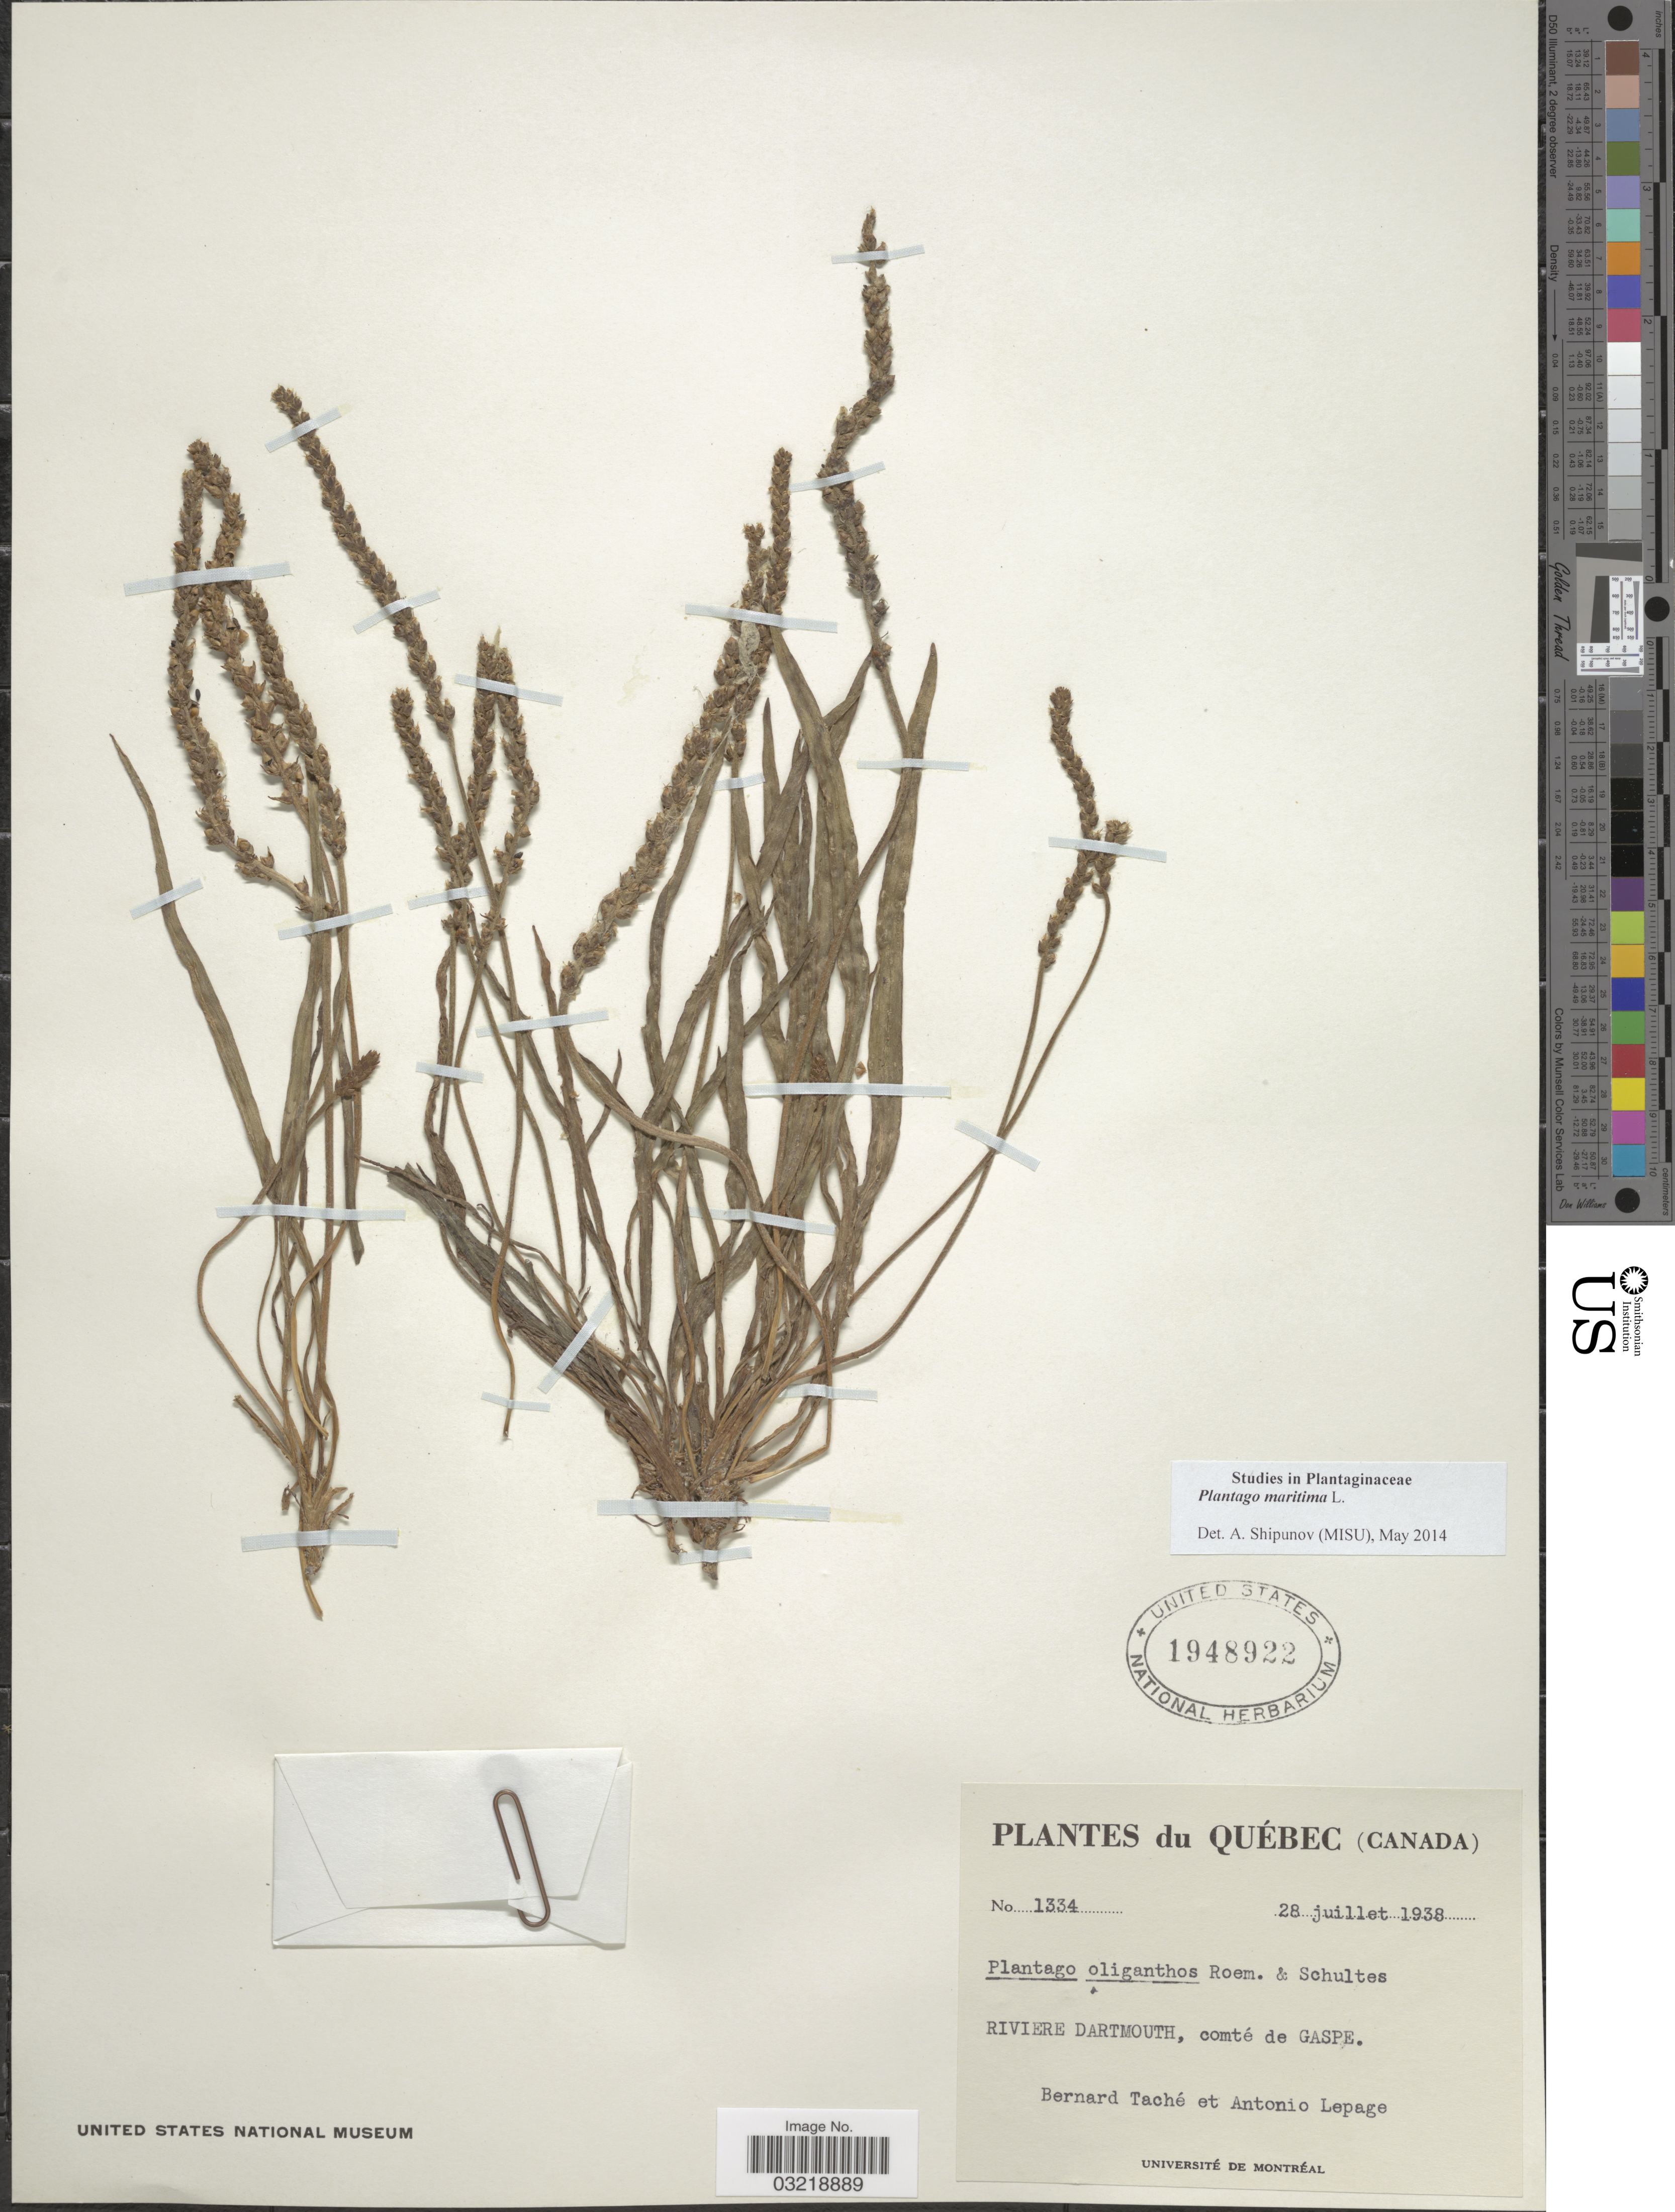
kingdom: Plantae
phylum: Tracheophyta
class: Magnoliopsida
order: Lamiales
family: Plantaginaceae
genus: Plantago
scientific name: Plantago maritima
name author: L.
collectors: B. Taché & A. Lepage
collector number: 1334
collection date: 1938-07-28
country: Canada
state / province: Quebec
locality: Riviere Dartmouth, comté de Gaspe.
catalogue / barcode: US 1948922